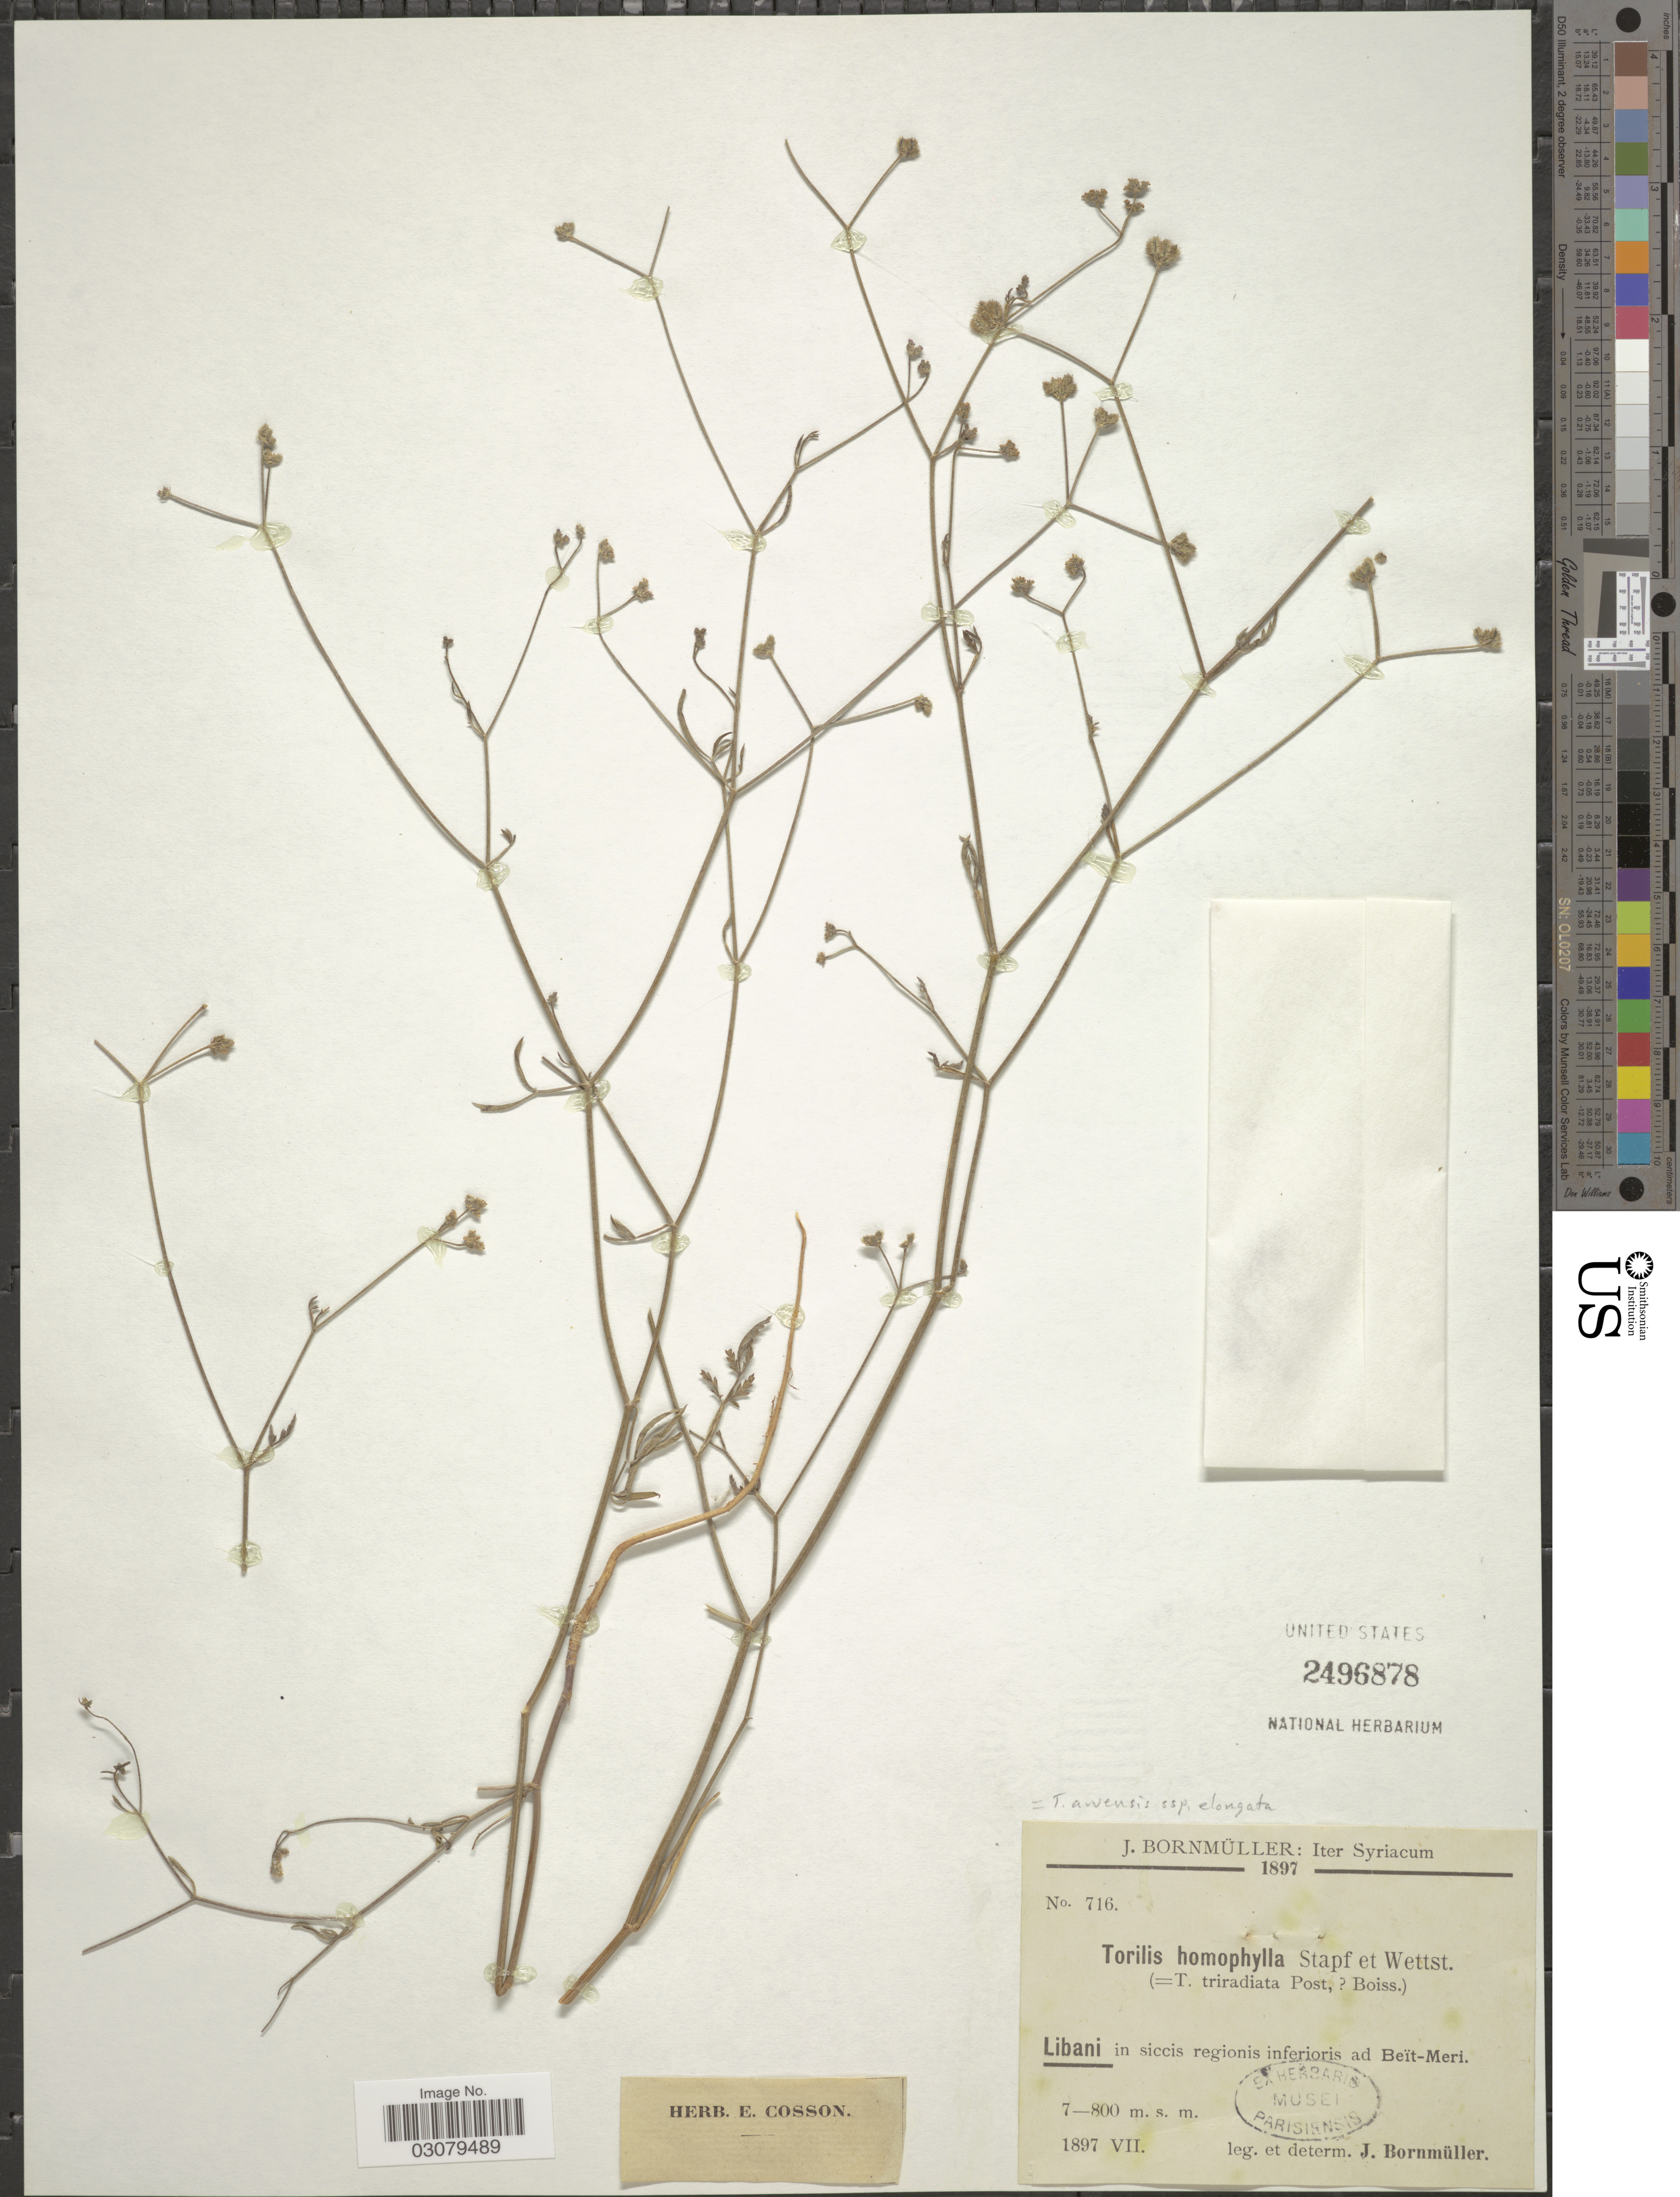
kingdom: Plantae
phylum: Tracheophyta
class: Magnoliopsida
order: Apiales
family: Apiaceae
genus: Torilis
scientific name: Torilis arvensis subsp. elongata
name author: (Hoffmanns. & Link) Cannon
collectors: J. Bornmüller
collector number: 716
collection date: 1897-07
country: Lebanon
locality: Libani in siccis regionis inferioris ad Beït-Meri.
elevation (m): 700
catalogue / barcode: US 2496878